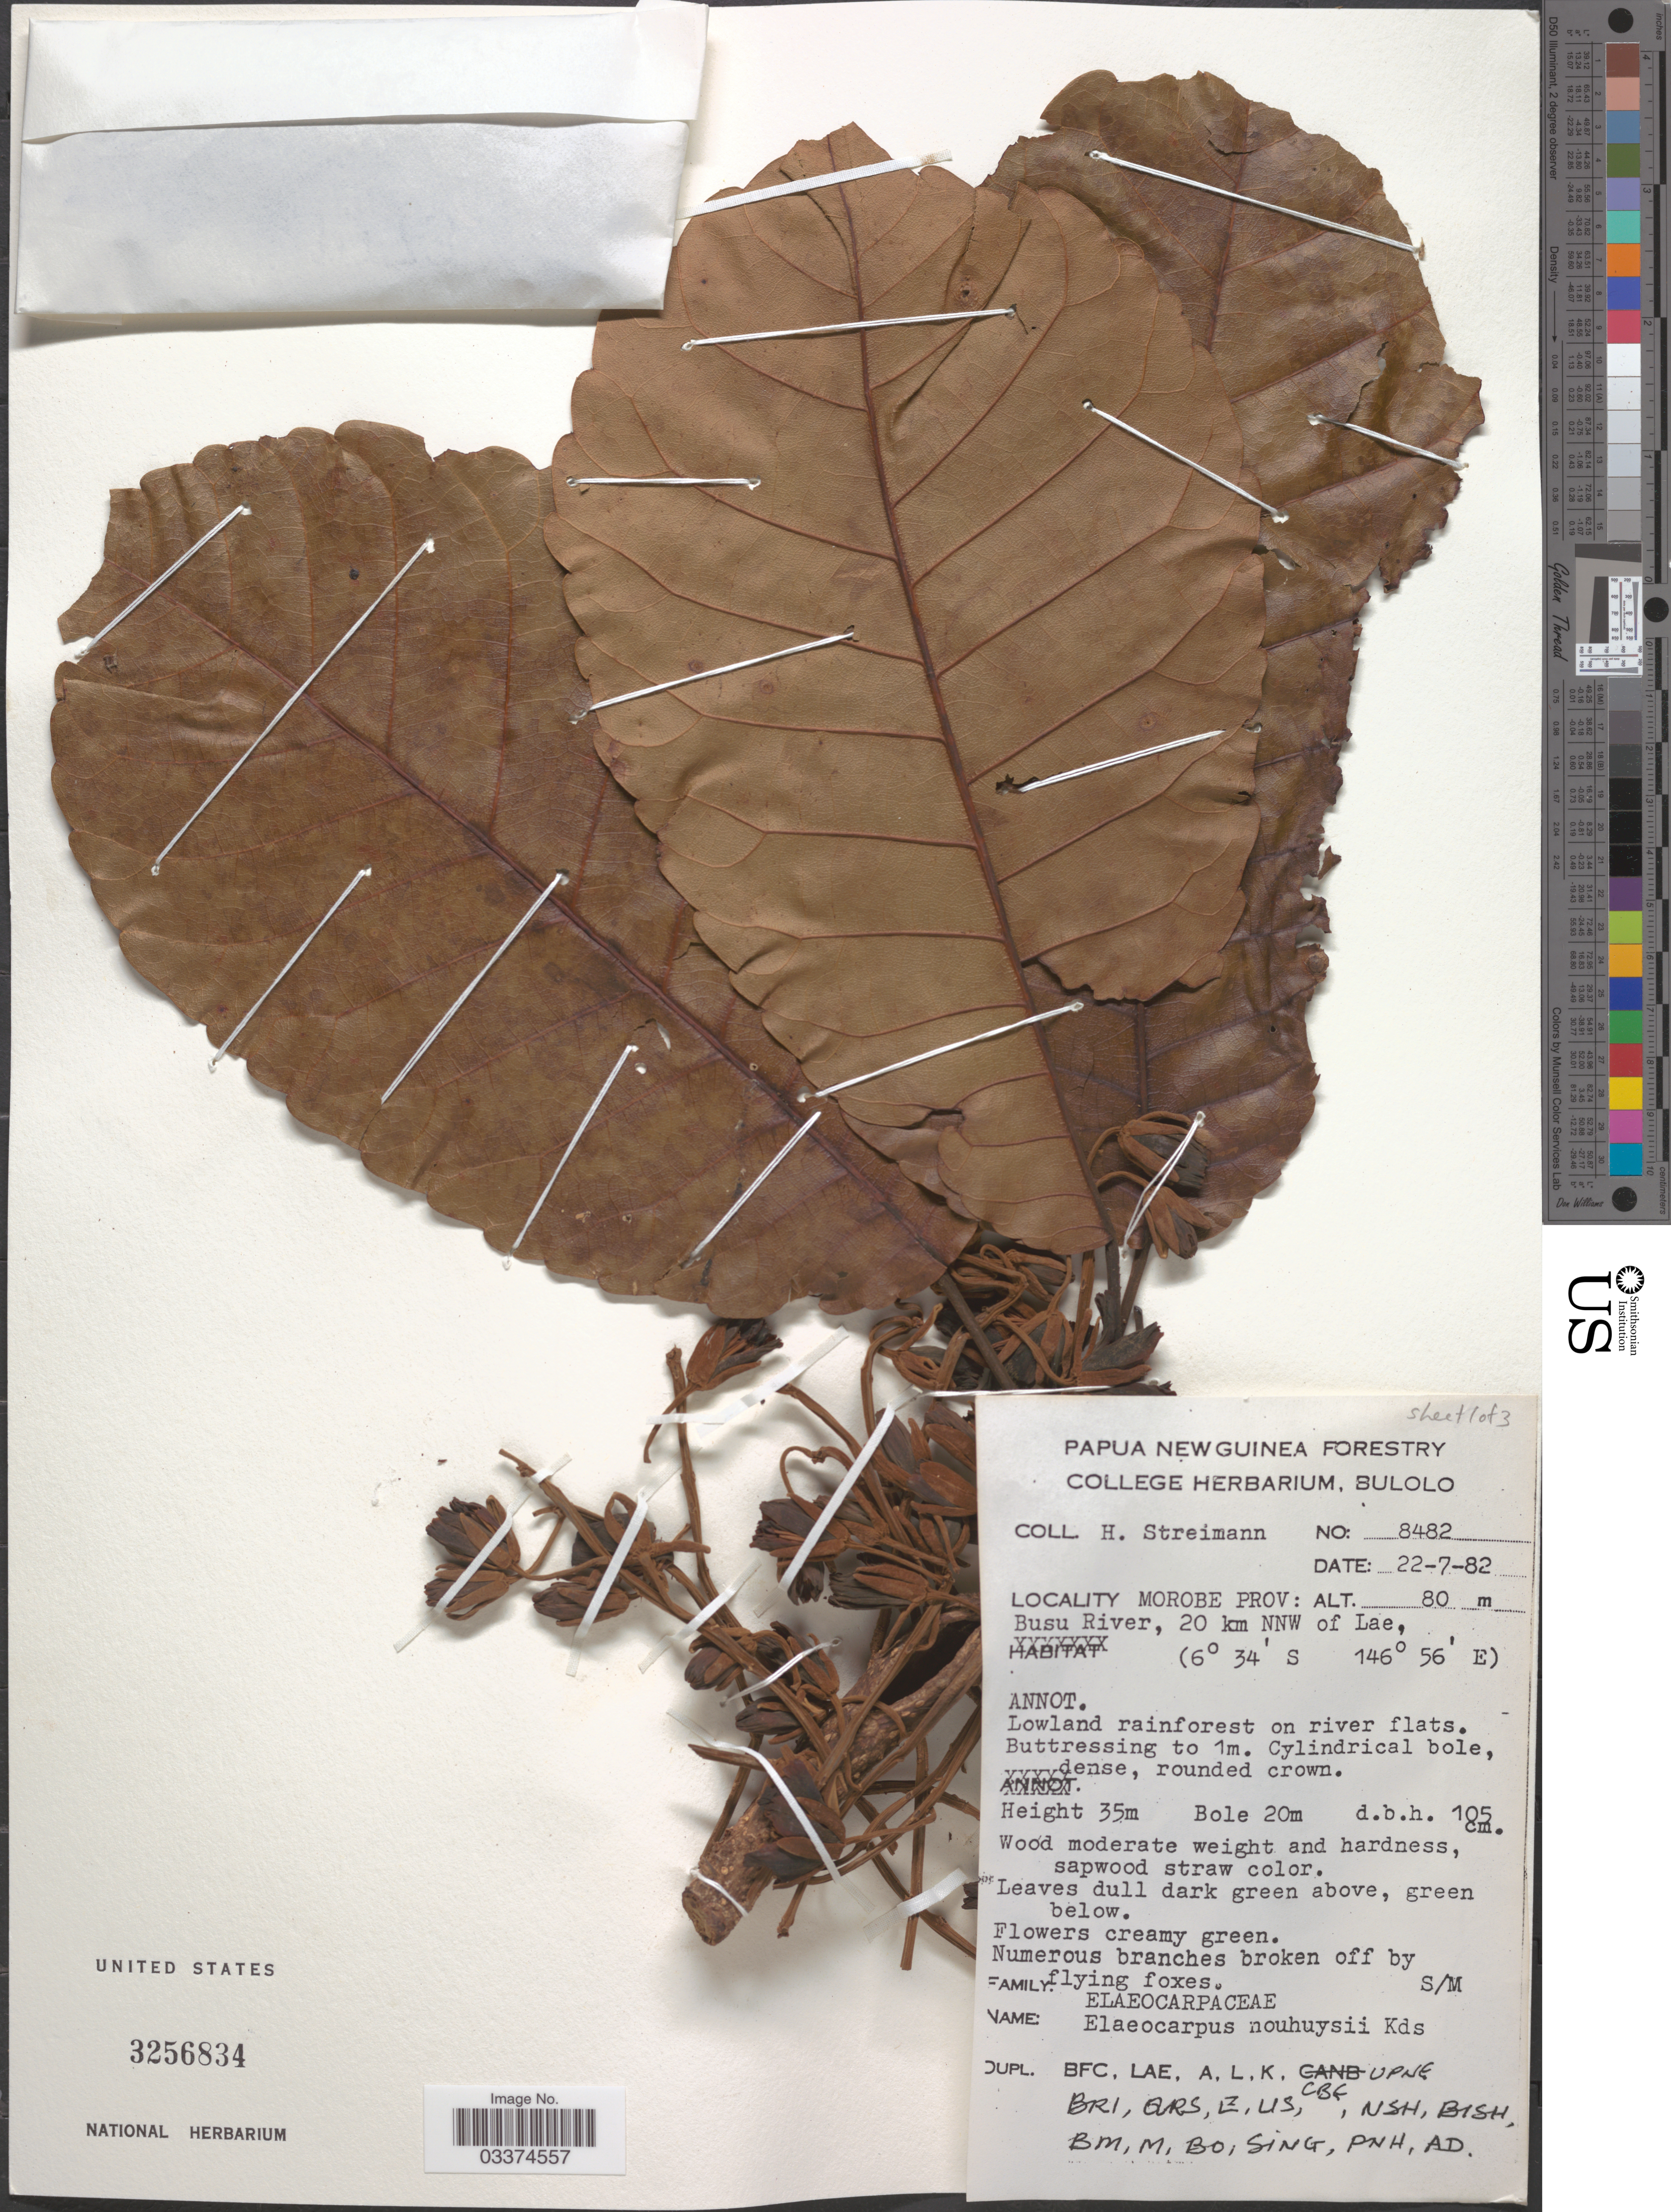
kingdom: Plantae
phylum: Tracheophyta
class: Magnoliopsida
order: Oxalidales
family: Elaeocarpaceae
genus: Elaeocarpus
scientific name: Elaeocarpus nouhuysii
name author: Koord.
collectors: H. Streimann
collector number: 8482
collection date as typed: Transcribed d/m/y: 22/7/82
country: Papua New Guinea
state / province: Morobe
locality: Morobe Prov: Busu River, 20 km NNW of Lae.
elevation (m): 80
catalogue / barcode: US 3256834